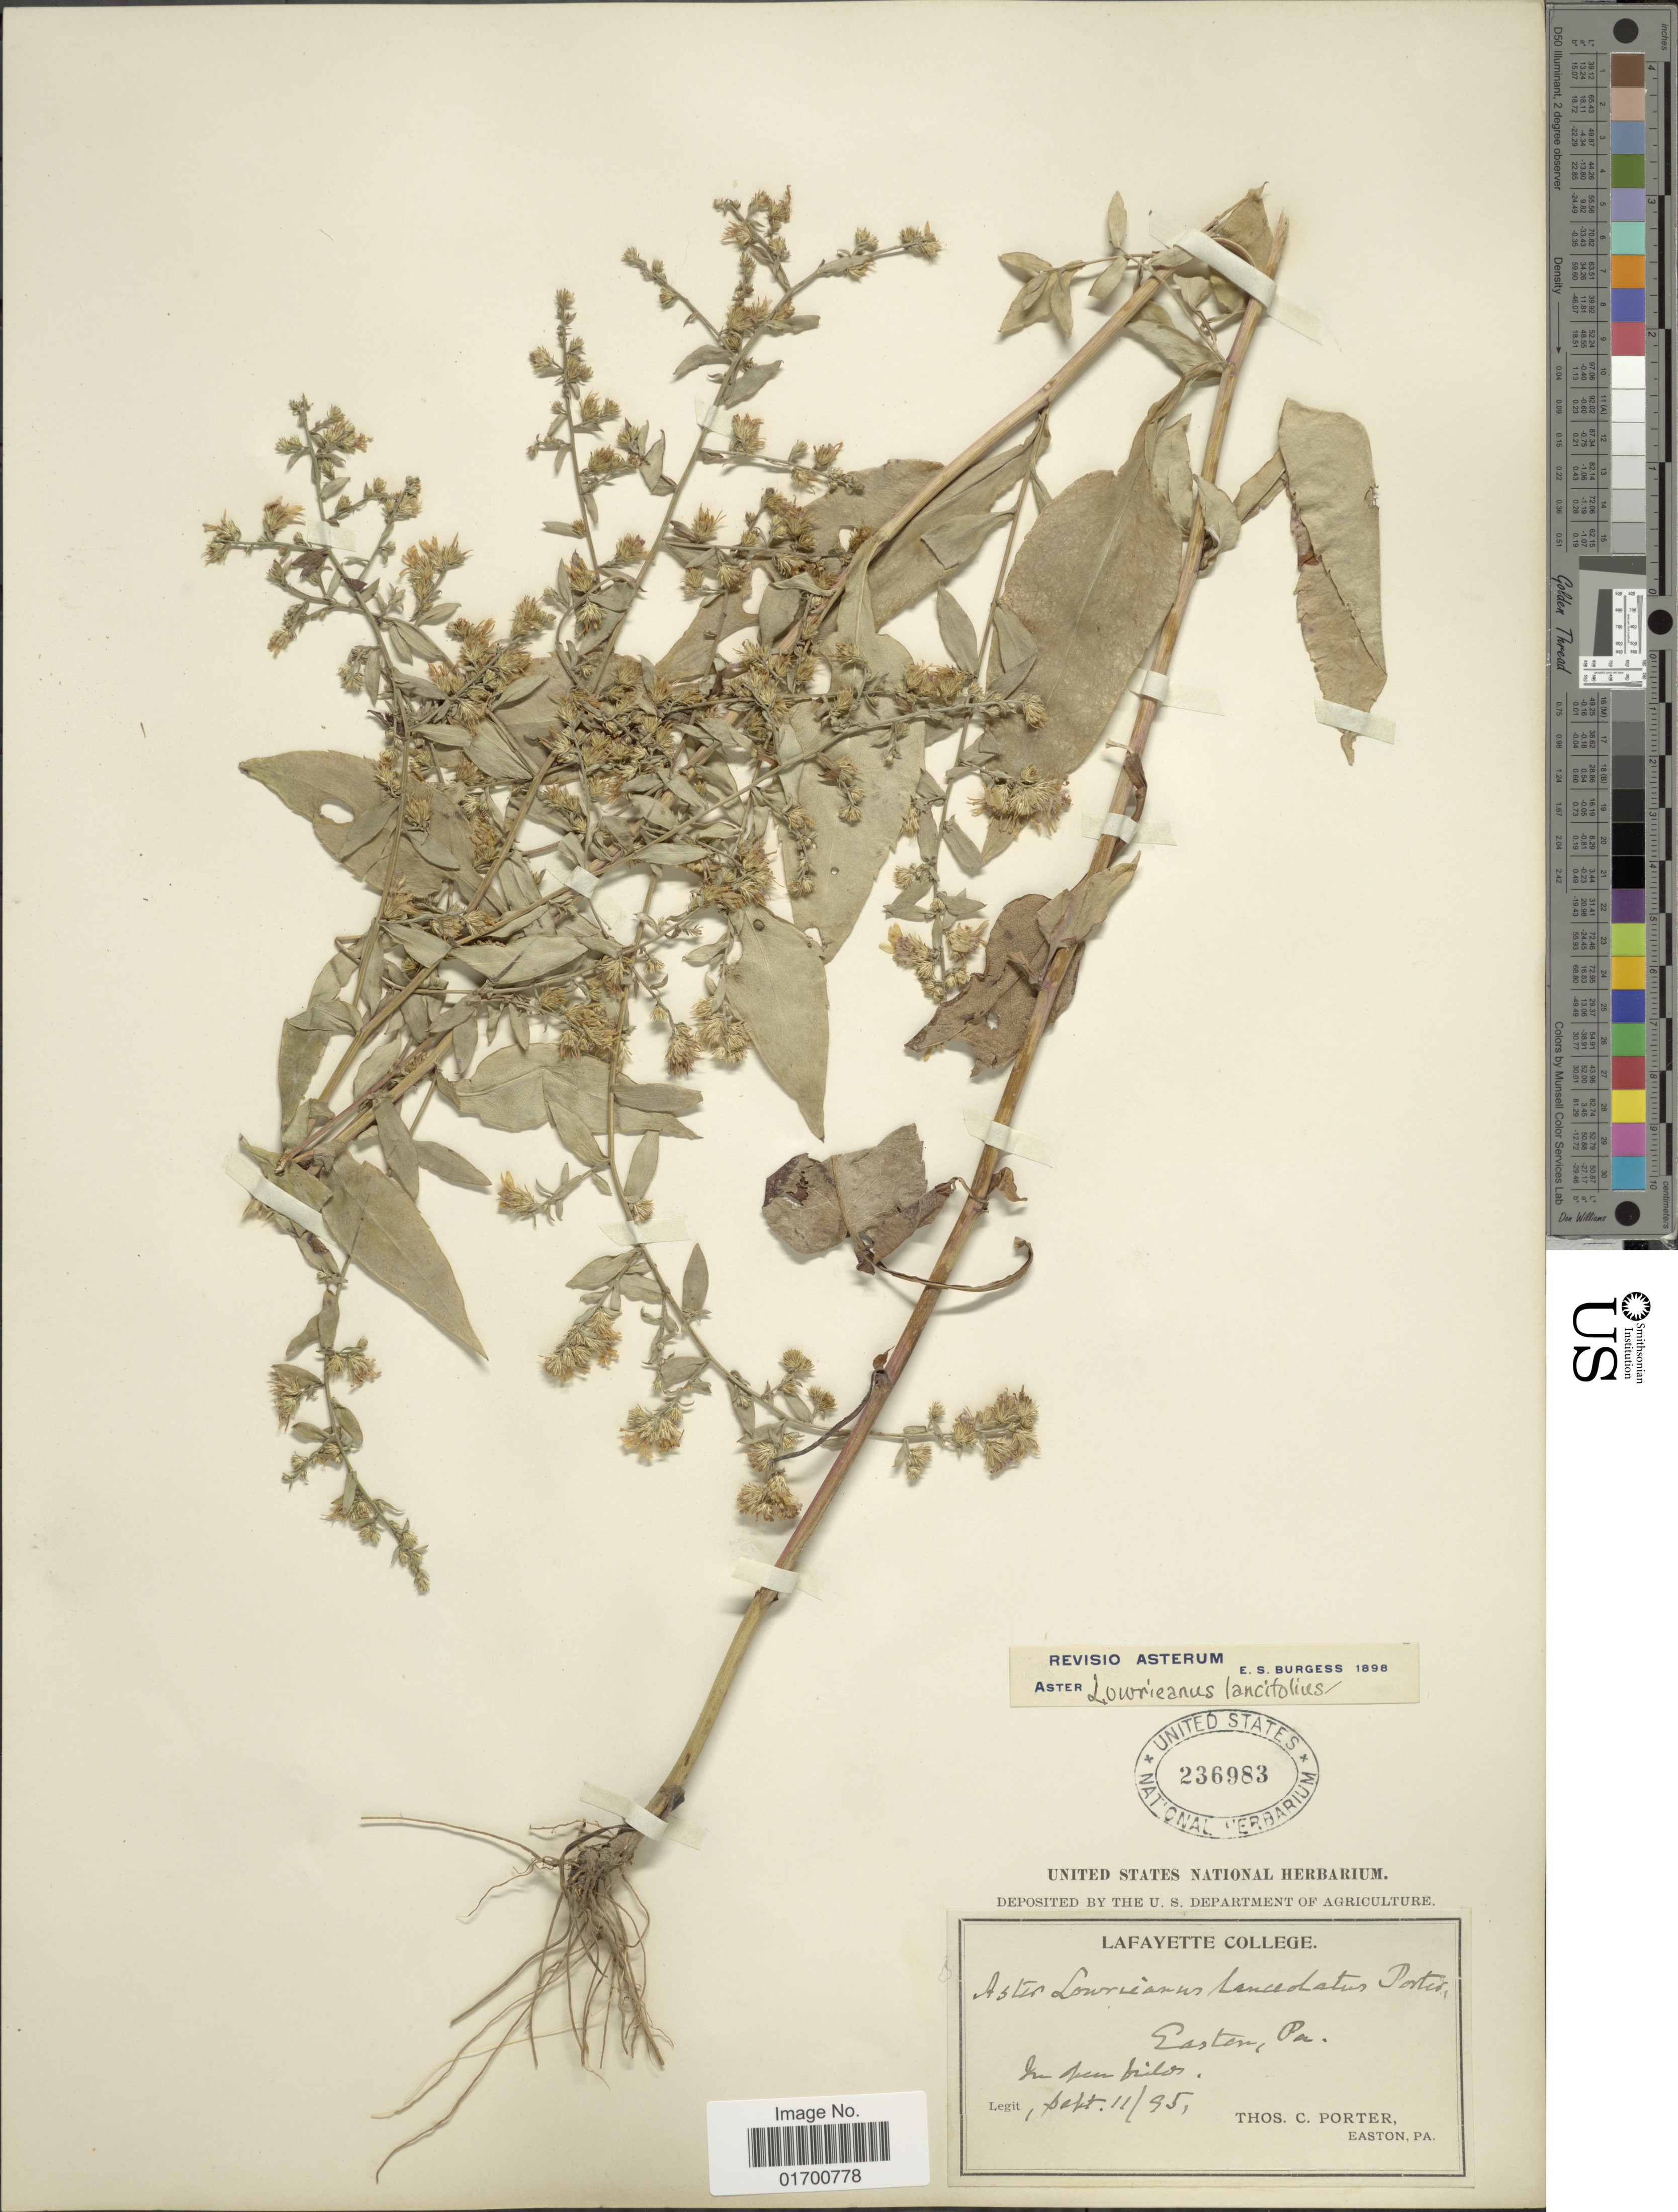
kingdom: Plantae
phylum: Tracheophyta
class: Magnoliopsida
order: Asterales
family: Asteraceae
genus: Symphyotrichum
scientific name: Symphyotrichum lowrieanum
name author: (Porter) G.L. Nesom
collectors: T. C. Porter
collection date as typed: Transcribed d/m/y: 11/9/95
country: United States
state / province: Pennsylvania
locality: Easton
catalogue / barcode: US 236983